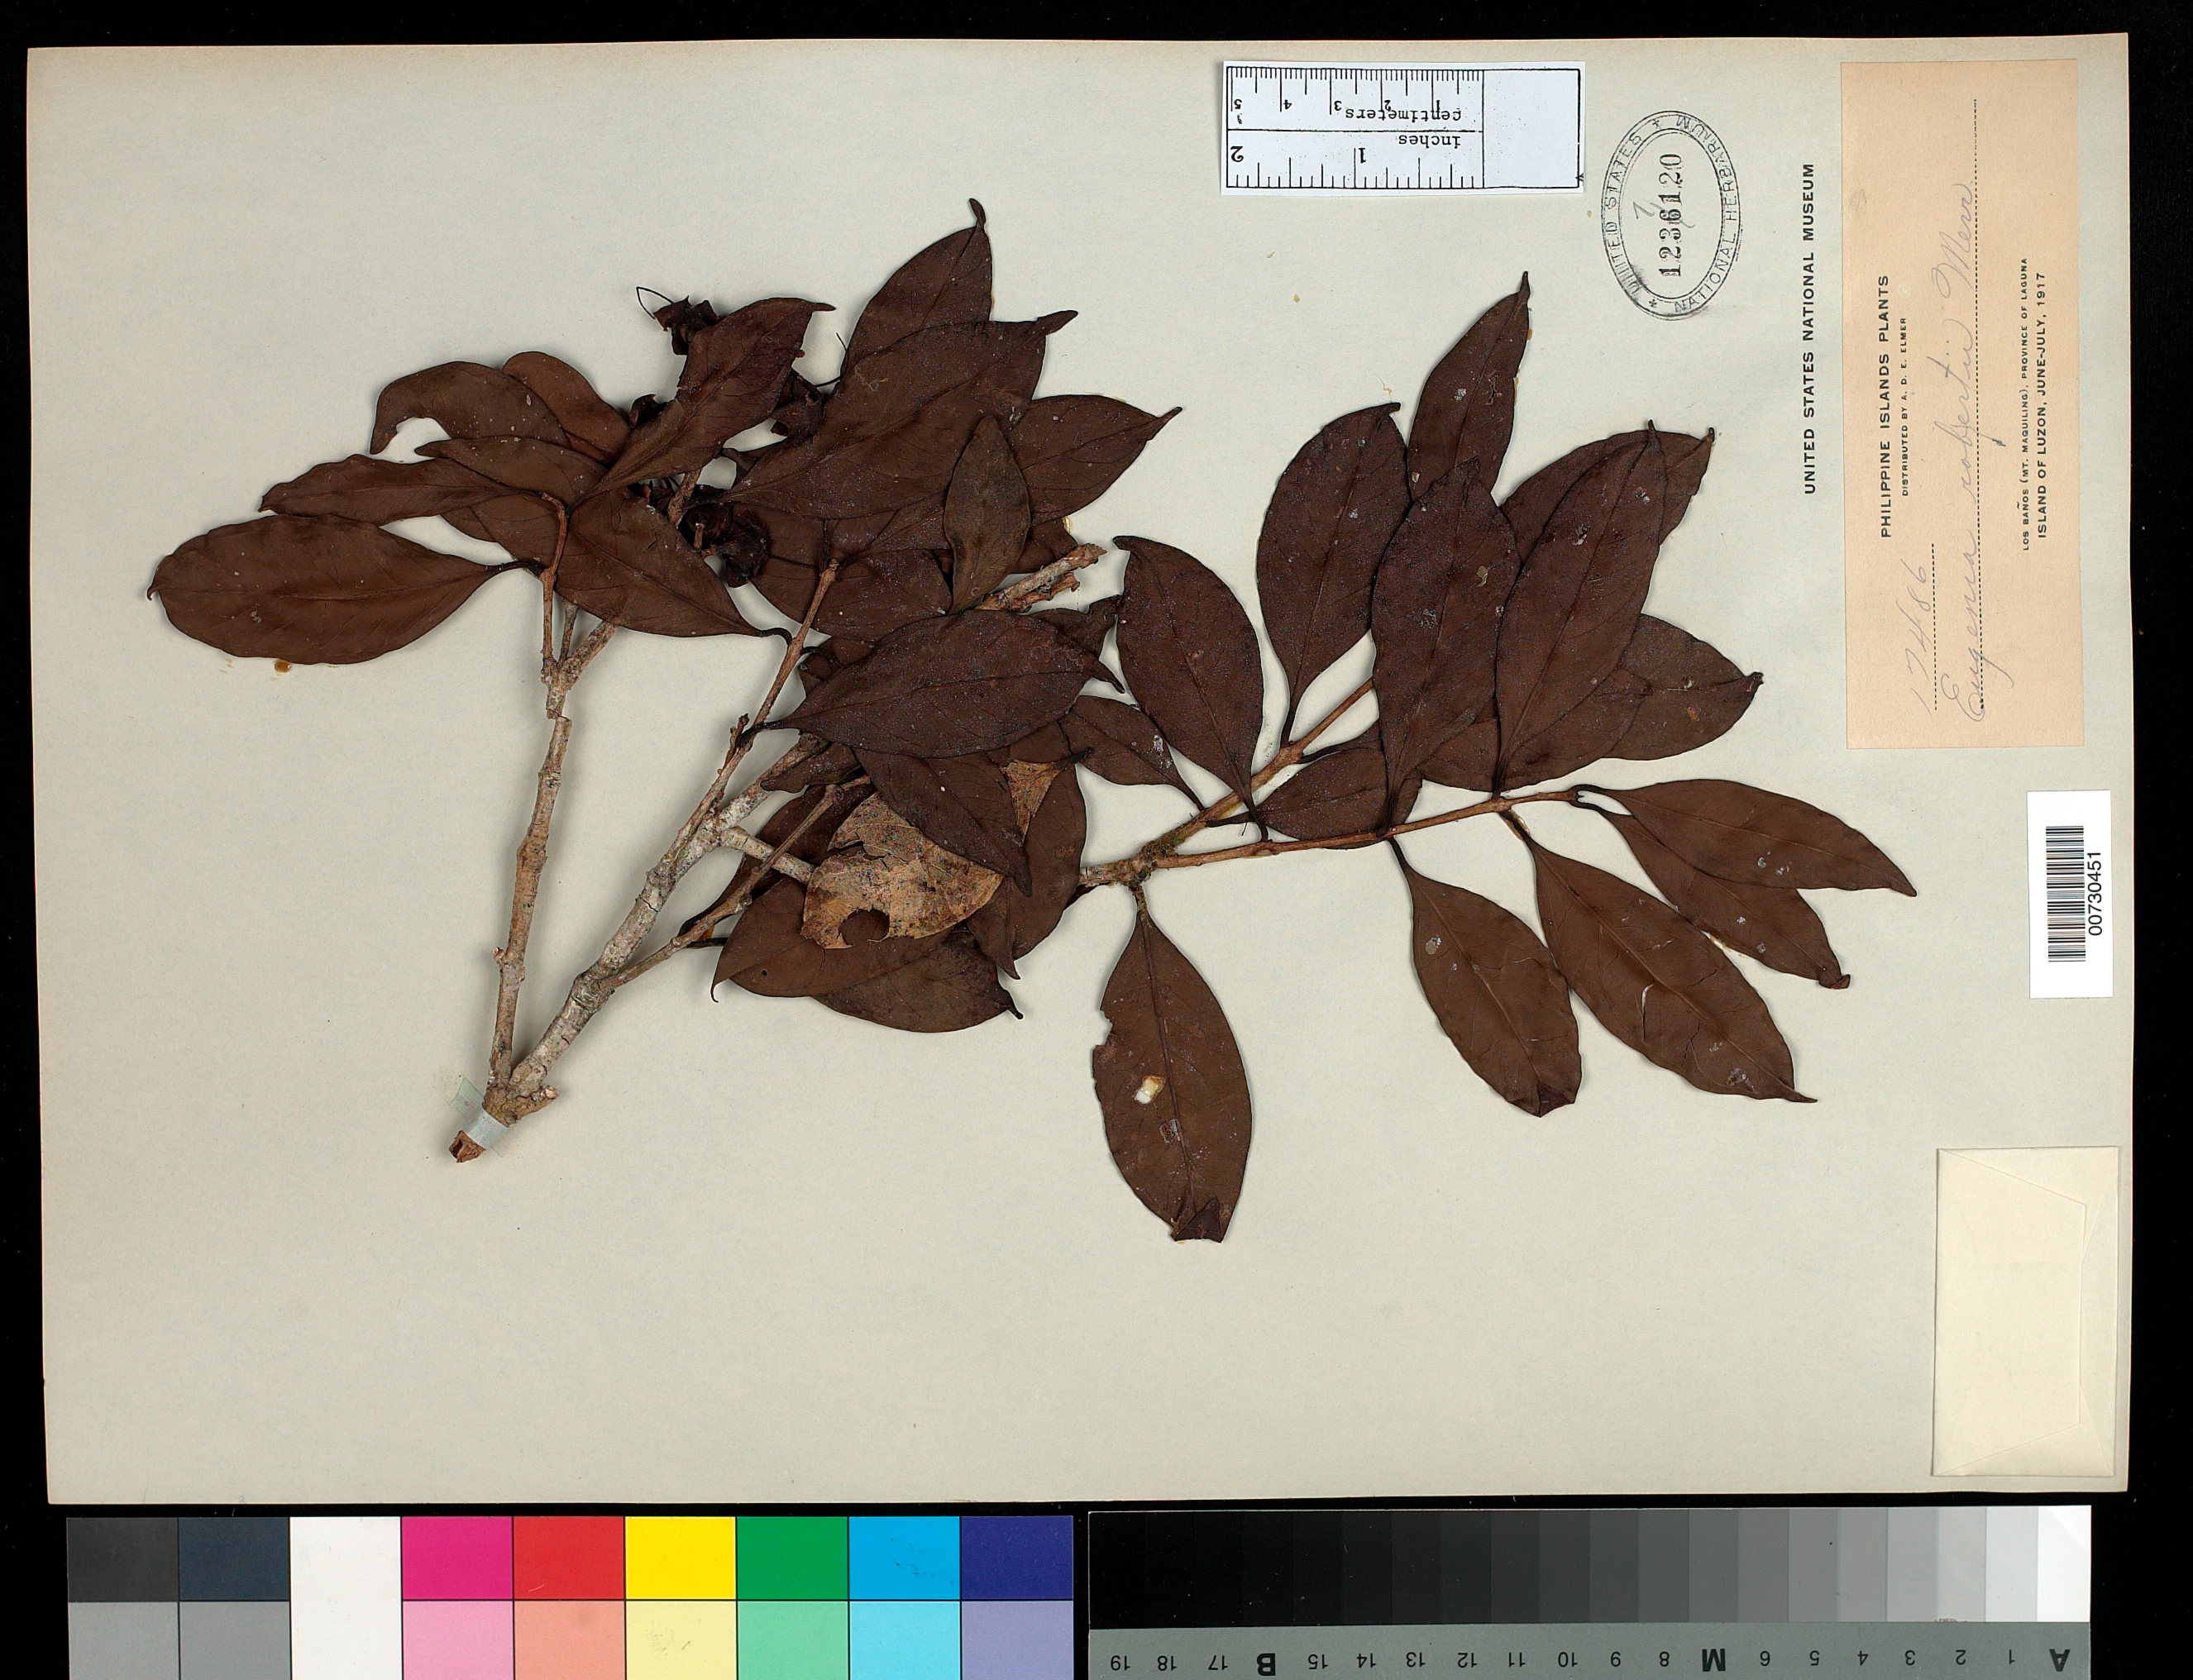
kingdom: Plantae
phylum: Tracheophyta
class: Magnoliopsida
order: Myrtales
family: Myrtaceae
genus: Syzygium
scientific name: Syzygium robertii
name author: (Merr.) Merr.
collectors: A. D. E. Elmer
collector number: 17486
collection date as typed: Jun 1917 to -- Jul 1917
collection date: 1917-06/1917-07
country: Philippines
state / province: Calabarzon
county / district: Laguna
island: Luzon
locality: Los Baños, Mt. Maquiling.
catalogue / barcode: US 1237120